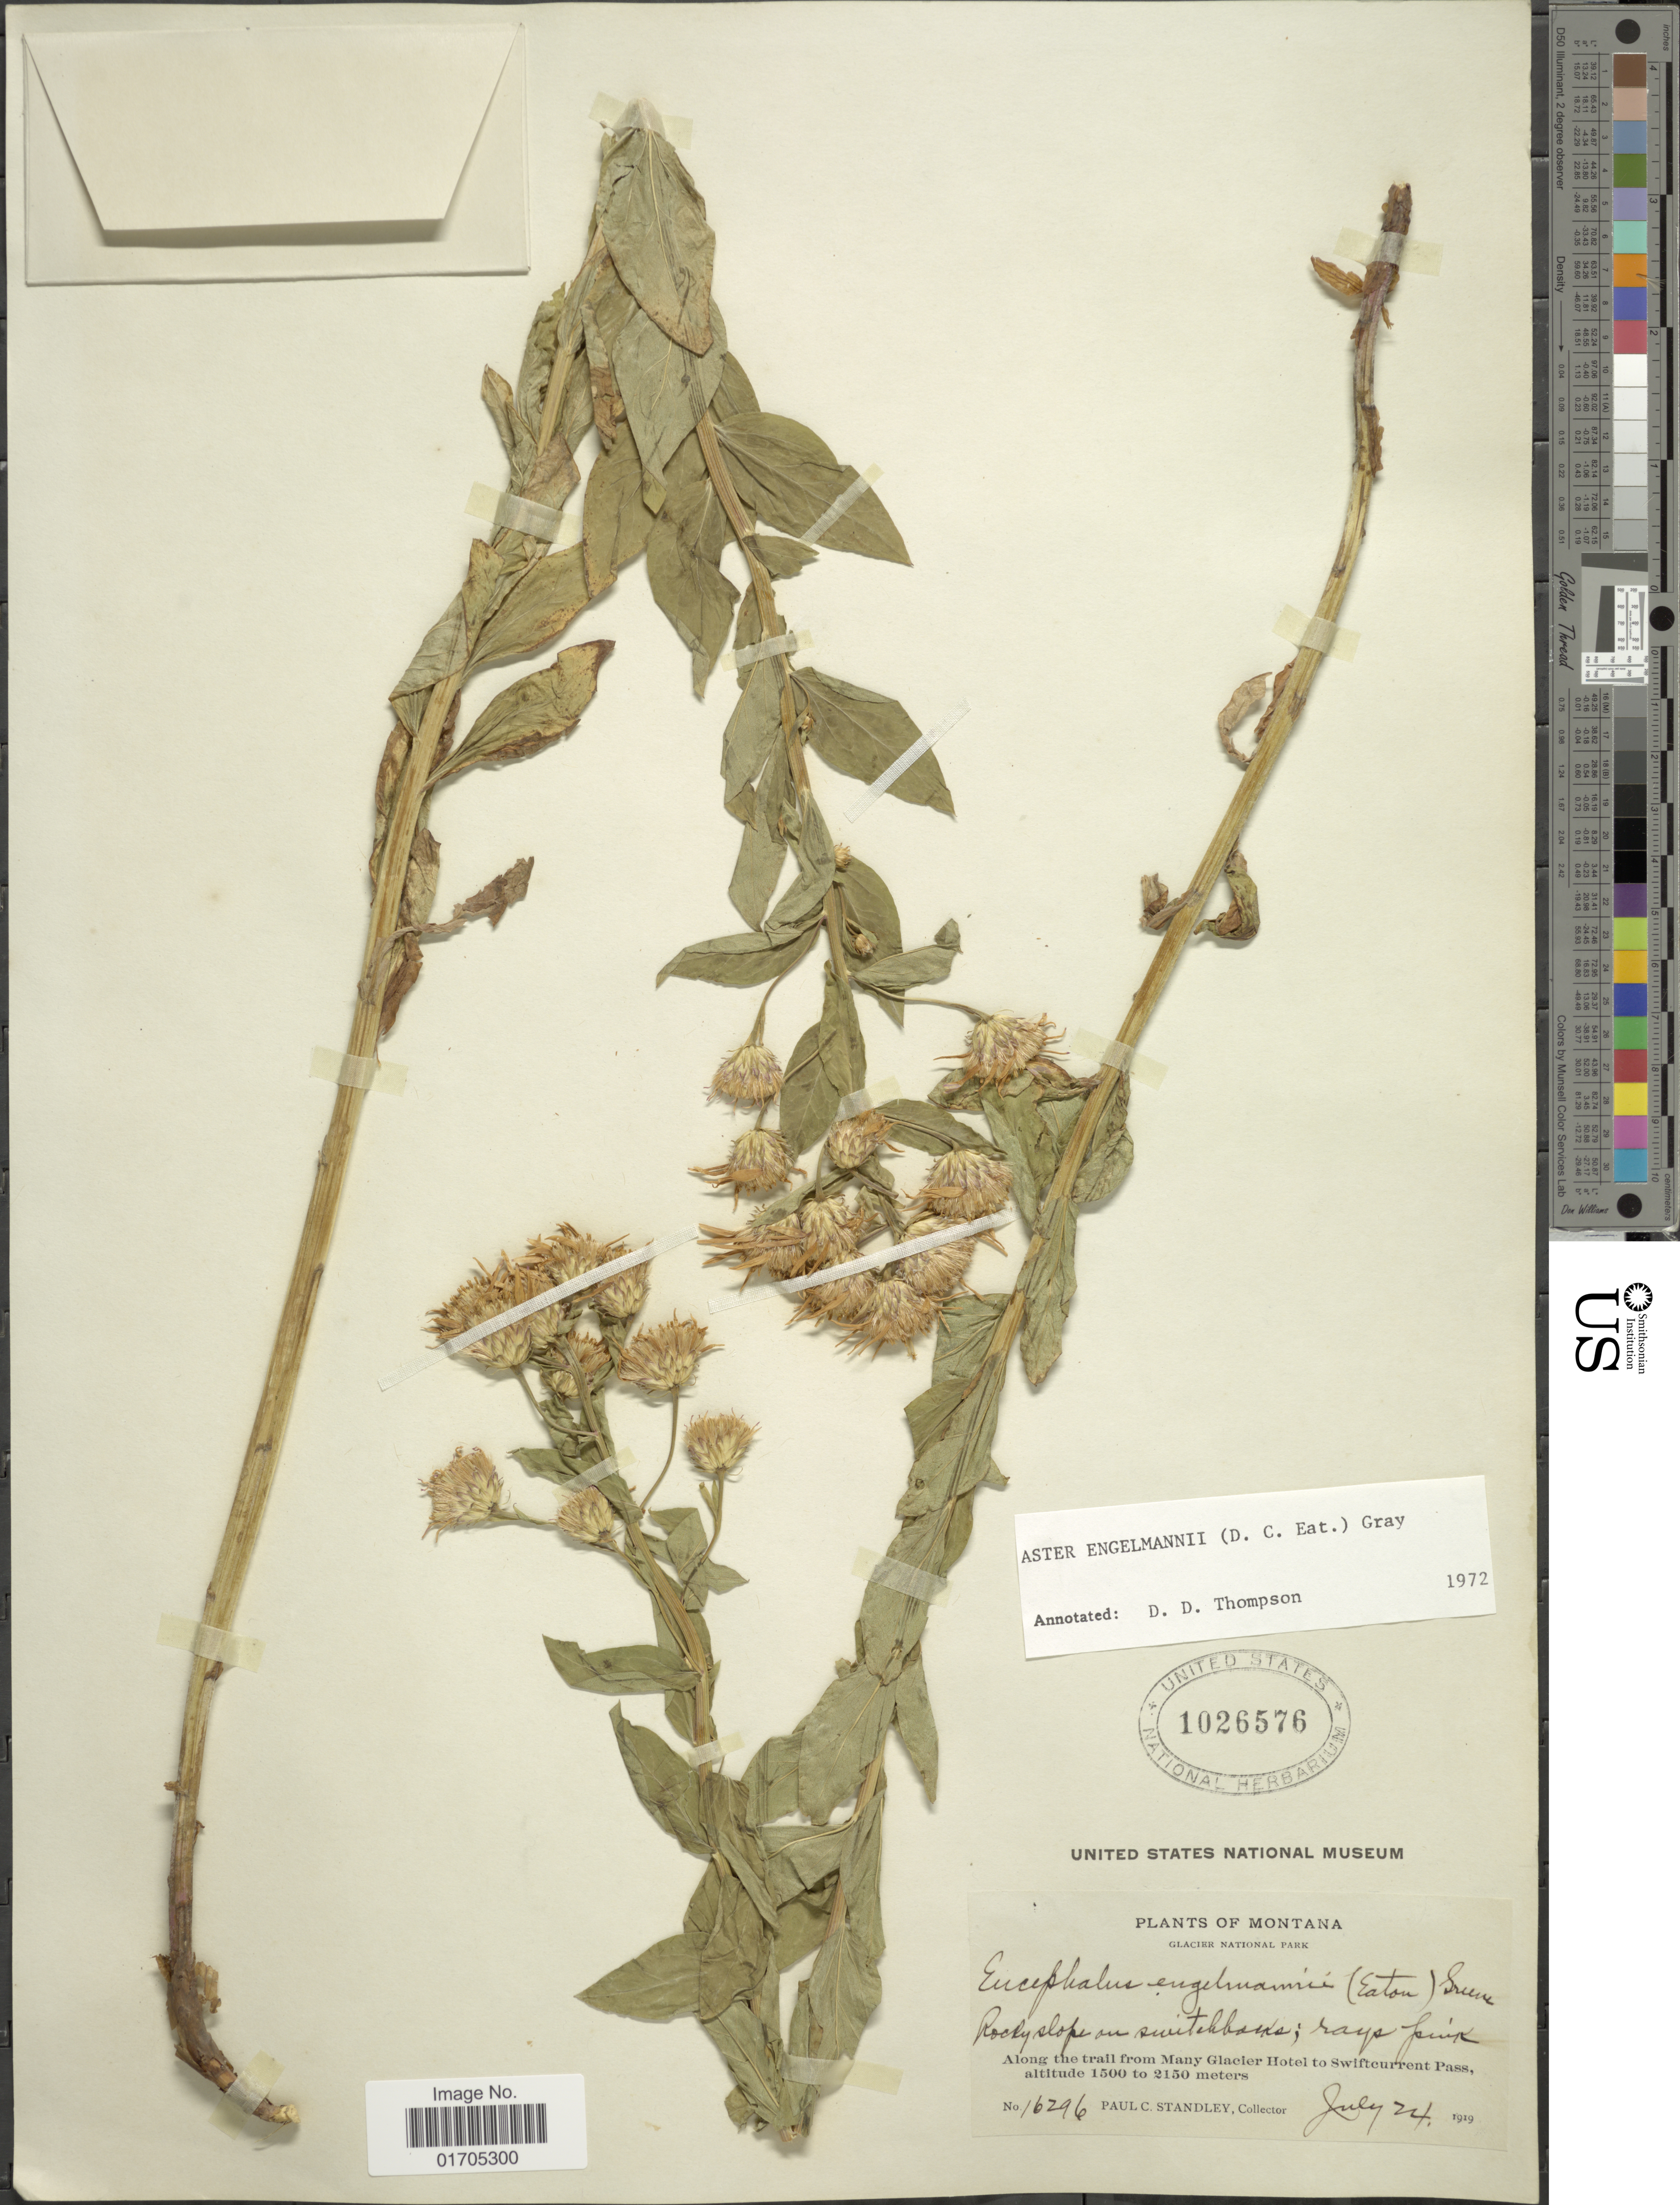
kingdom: Plantae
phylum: Tracheophyta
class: Magnoliopsida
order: Asterales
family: Asteraceae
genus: Eucephalus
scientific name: Eucephalus engelmannii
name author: (D.C. Eaton) Greene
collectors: P. C. Standley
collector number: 16296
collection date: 1919-07-24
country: United States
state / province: Montana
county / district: Glacier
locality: Glacier National Park, Rocky slope on switchbanks, Along the trail from Many Glacier Hotel to Swiftcurrent Pass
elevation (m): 1500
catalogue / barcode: US 1026576